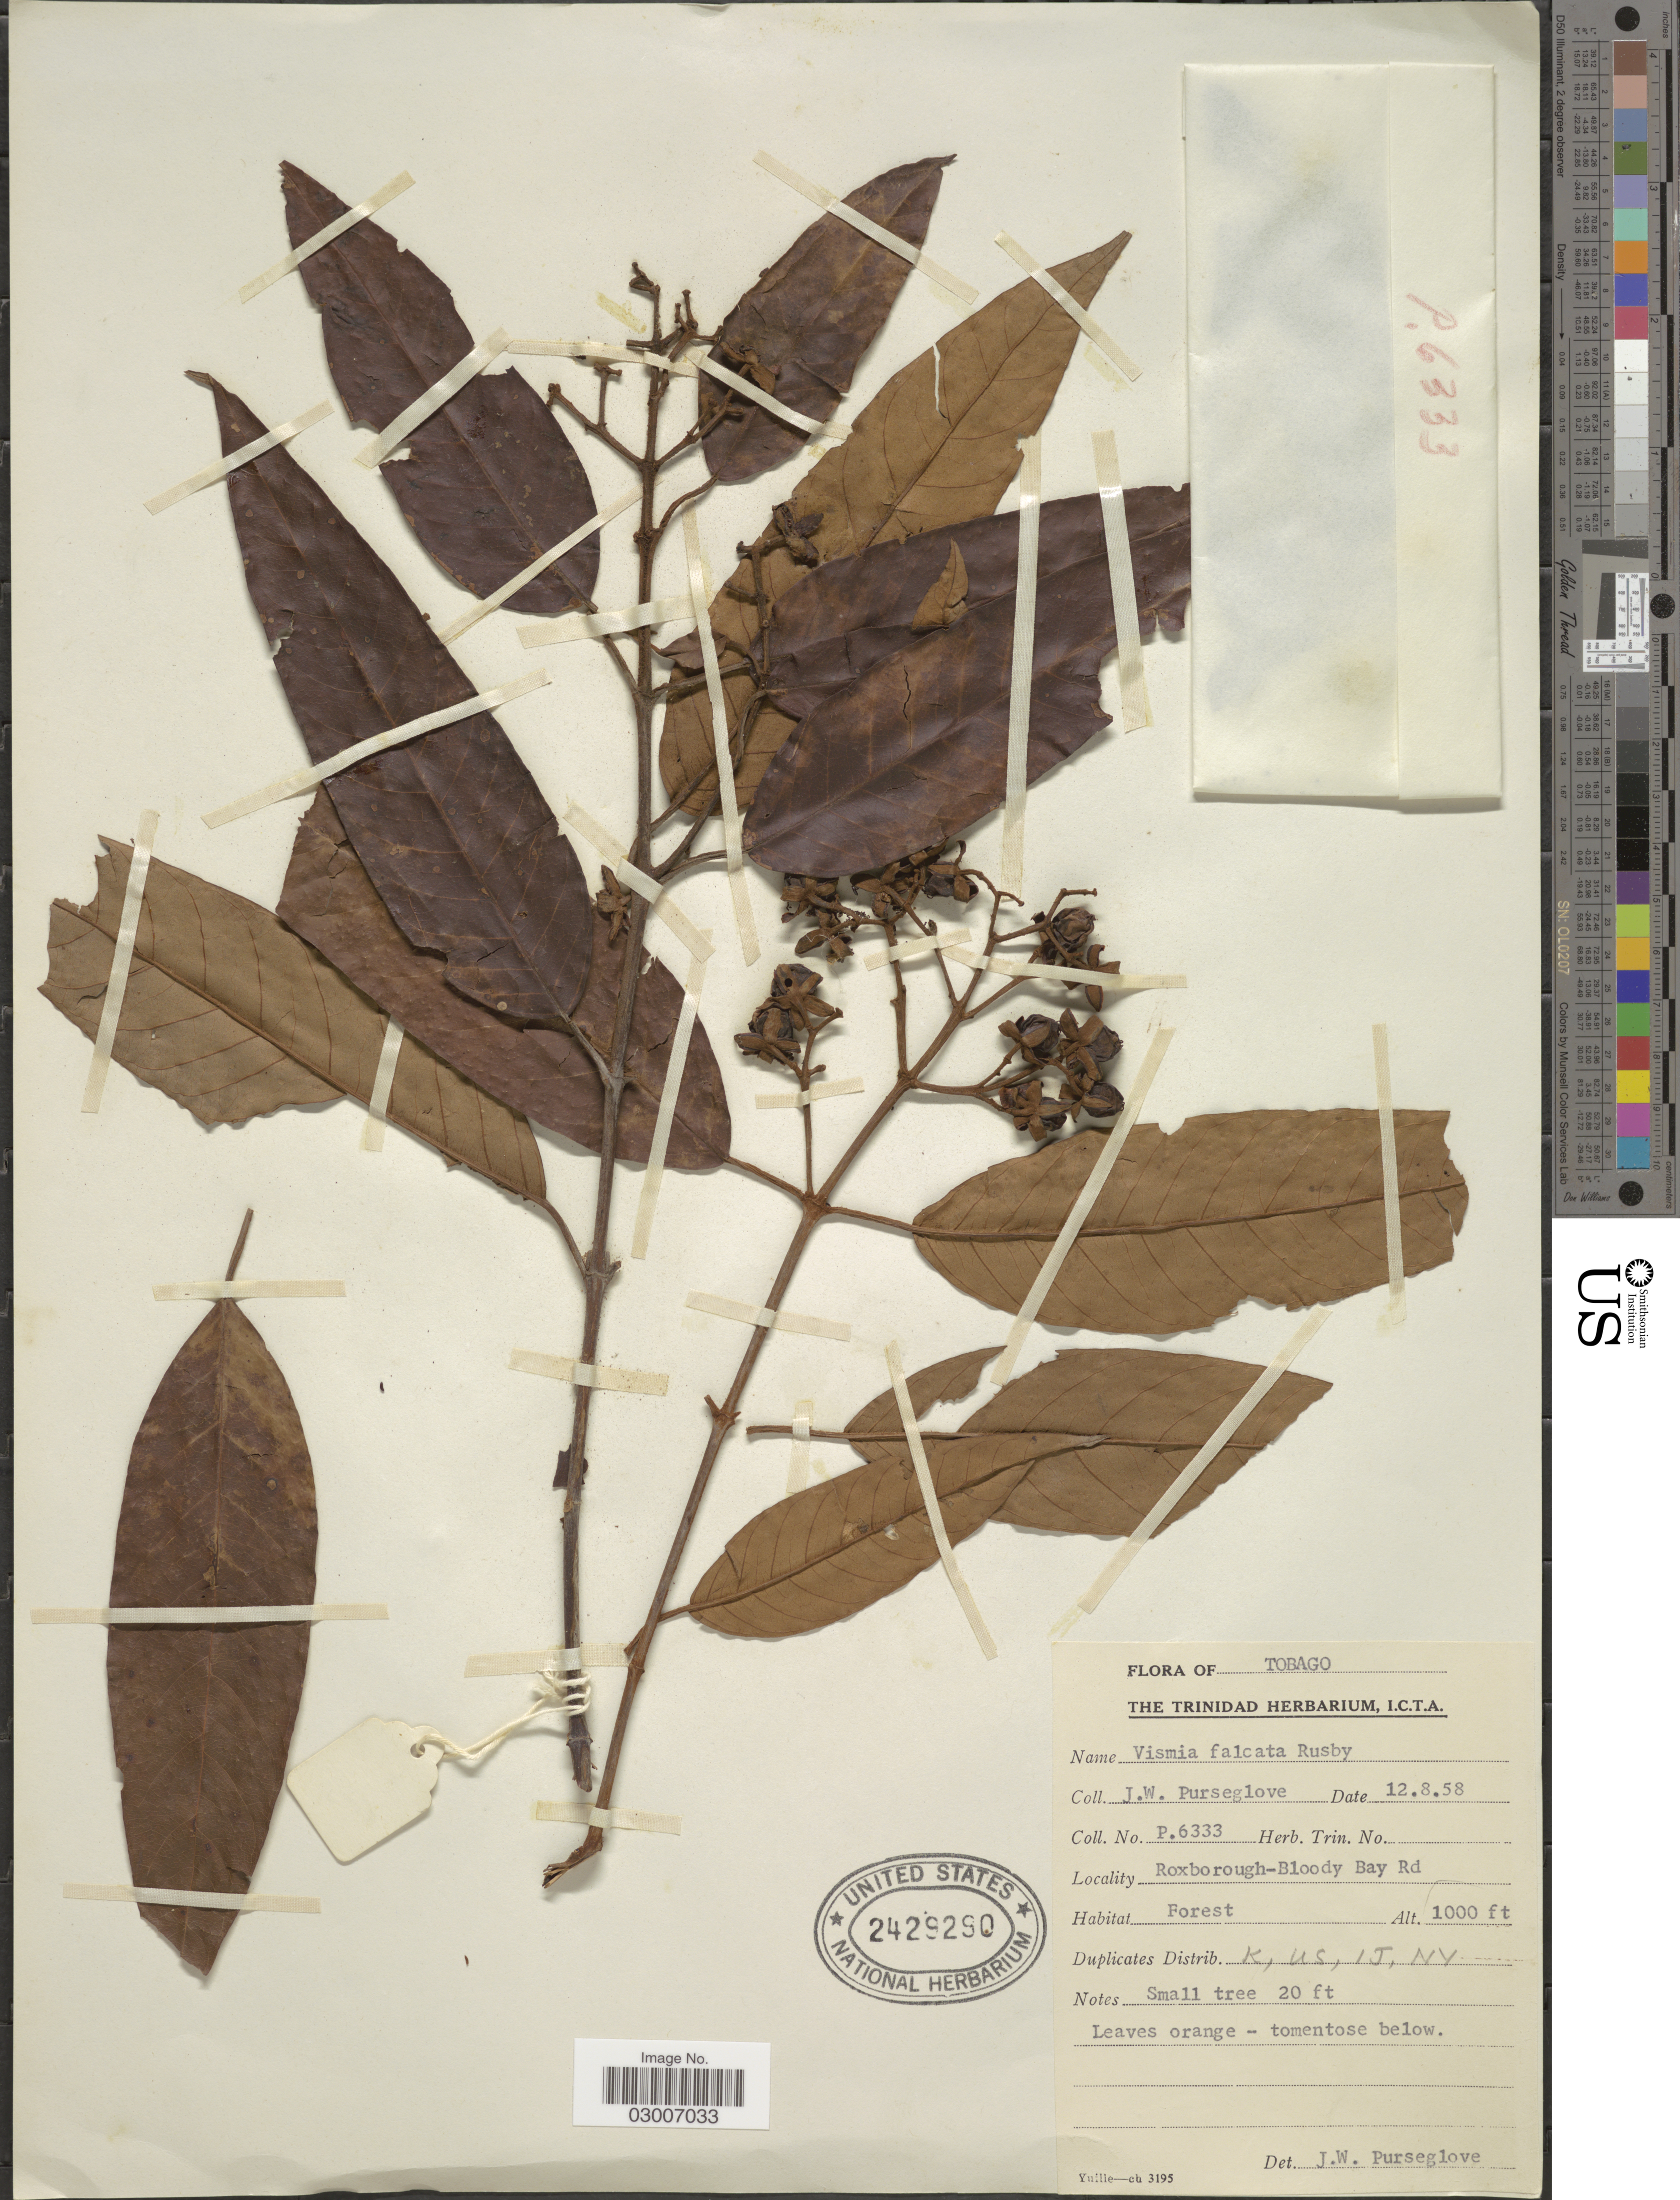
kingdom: Plantae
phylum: Tracheophyta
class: Magnoliopsida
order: Malpighiales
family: Hypericaceae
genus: Vismia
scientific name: Vismia sp.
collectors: J. Purseglove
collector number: P.6333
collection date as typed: Transcribed d/m/y: 12/8/58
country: Trinidad and Tobago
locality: Roxborough-Bloody Bay Rd.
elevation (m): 305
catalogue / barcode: US 2429290